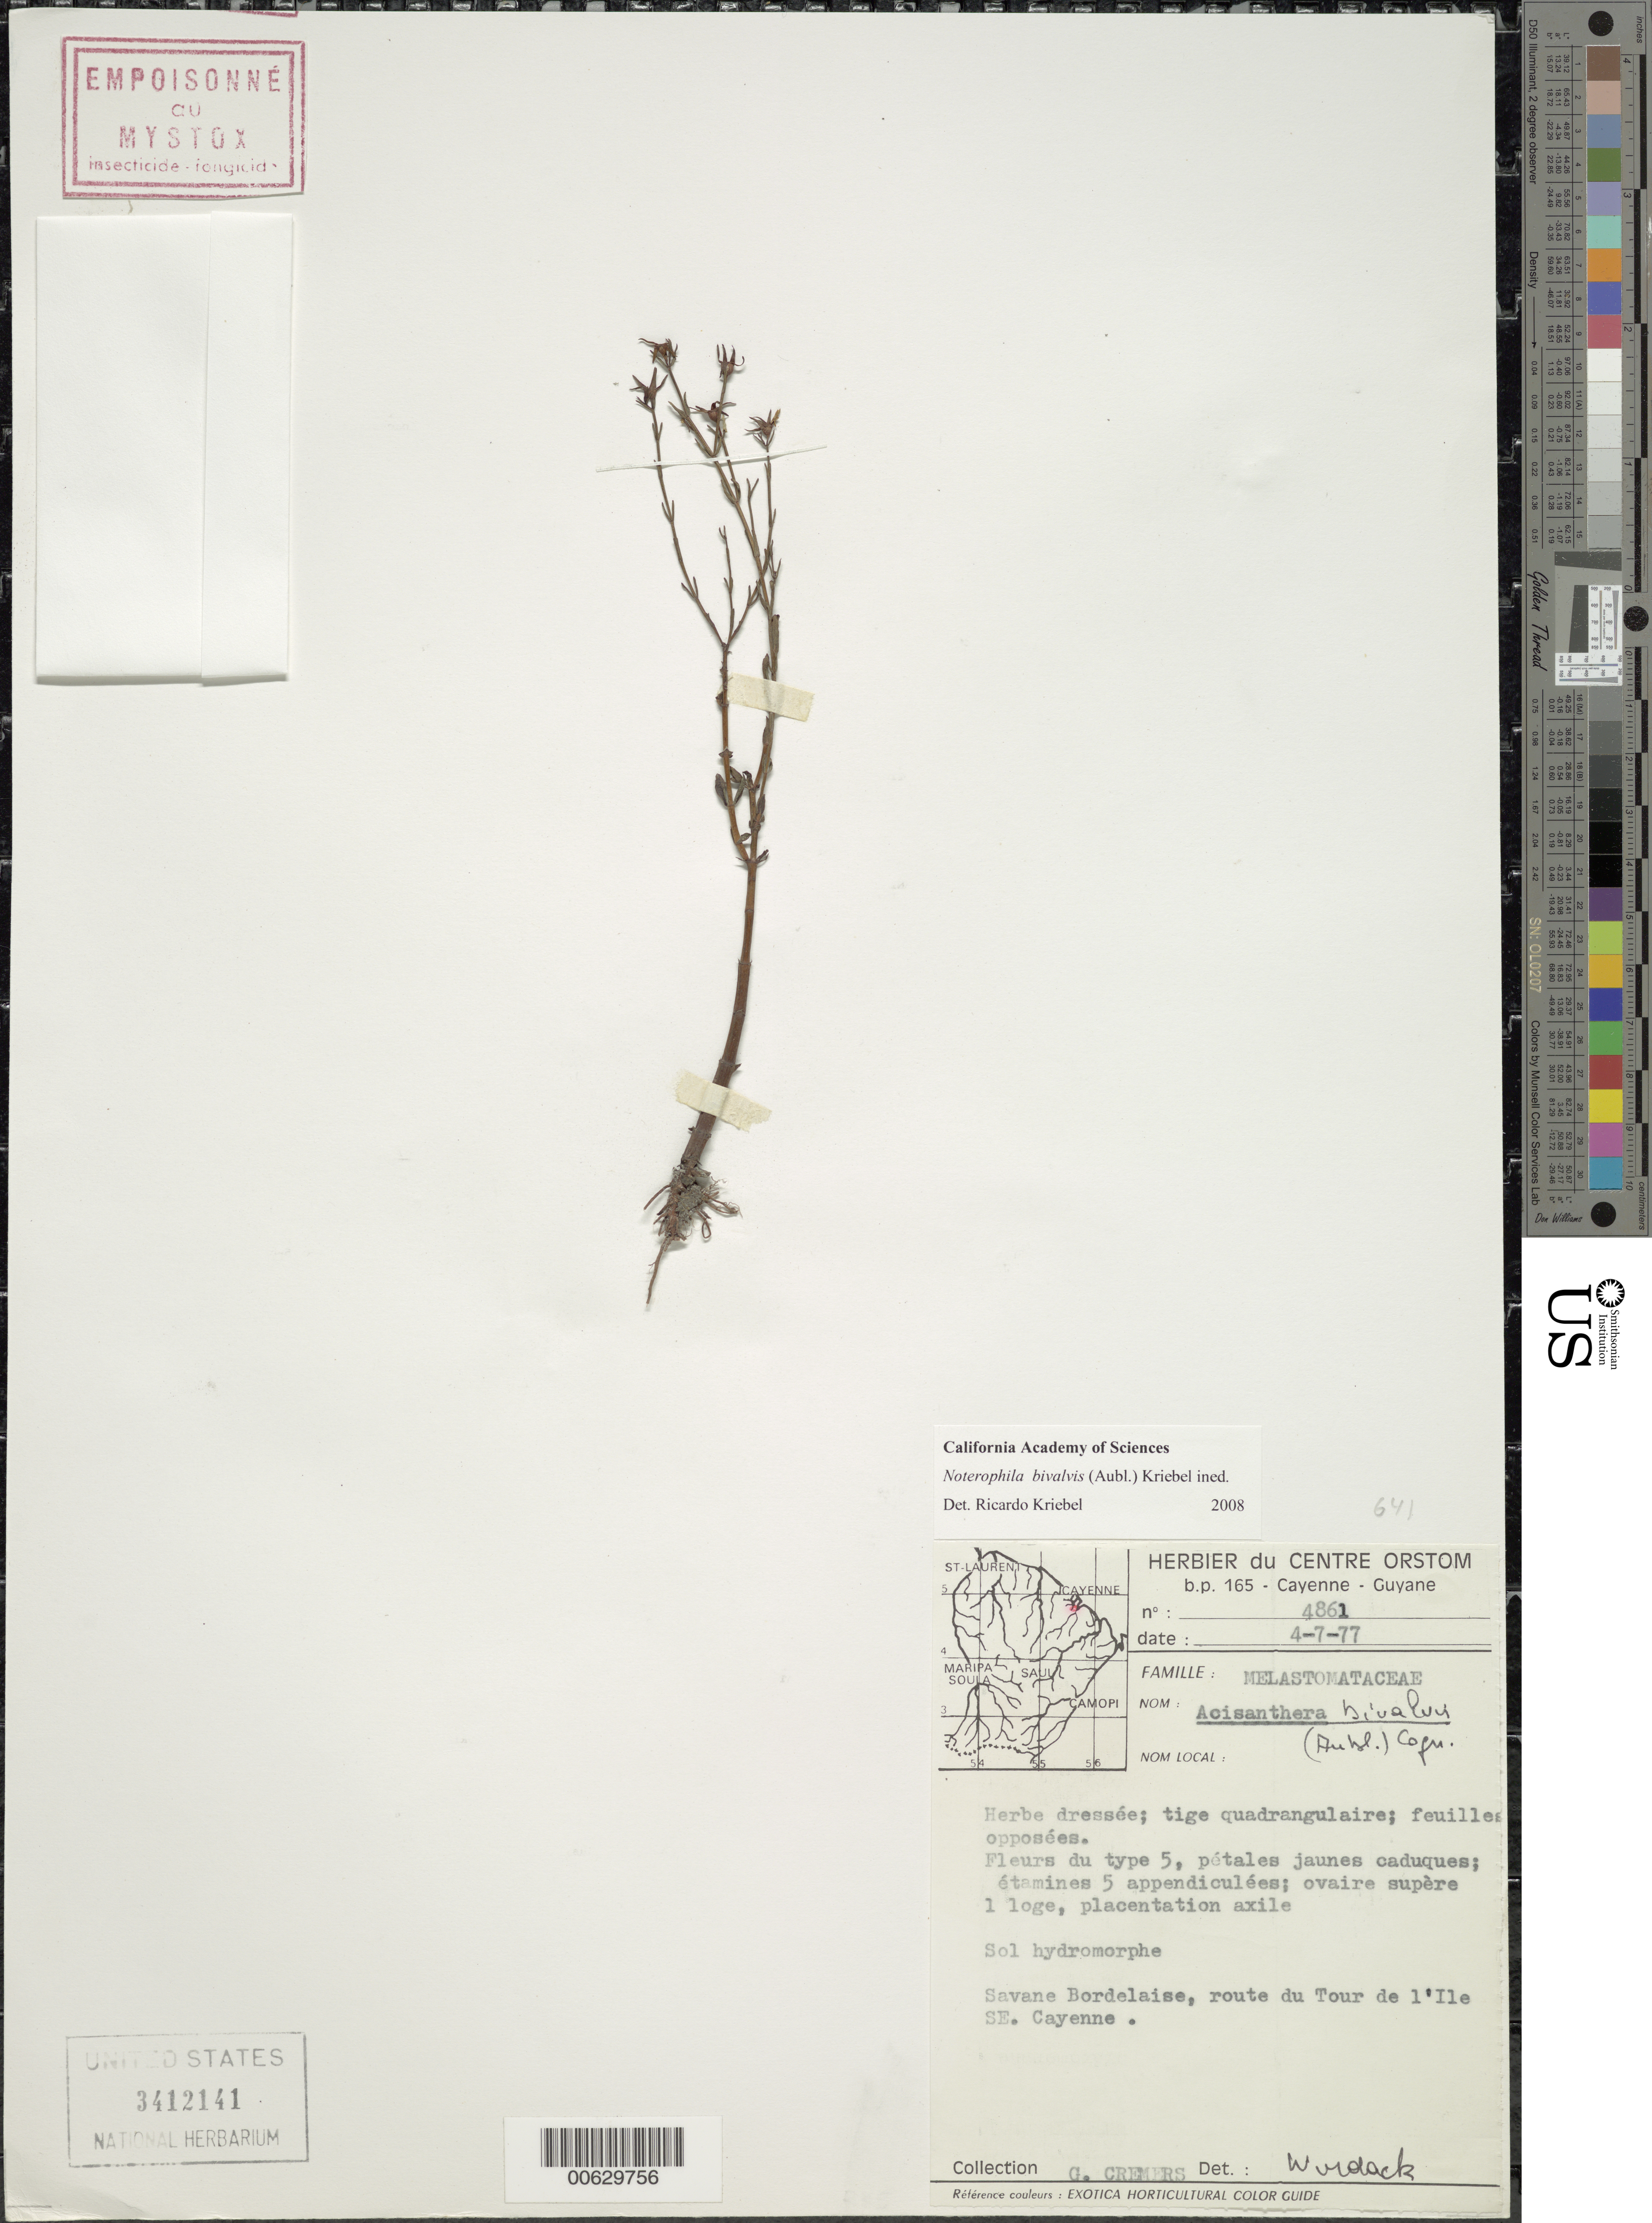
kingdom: Plantae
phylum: Tracheophyta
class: Magnoliopsida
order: Myrtales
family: Melastomataceae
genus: Noterophila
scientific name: Noterophila bivalvis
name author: (Aubl.) Kriebel & M.J. Rocha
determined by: Nunes da Silva, Diego, (RB), Jardim Botanico do Rio de Janeiro - Herbario (BRAZIL)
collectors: G. Cremers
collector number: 4861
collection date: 1977-07-04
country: French Guiana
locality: Savane Bordelaise, route du Tou de l'Ile SE Cayenne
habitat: Sol hydromorphe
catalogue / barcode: US 3412141